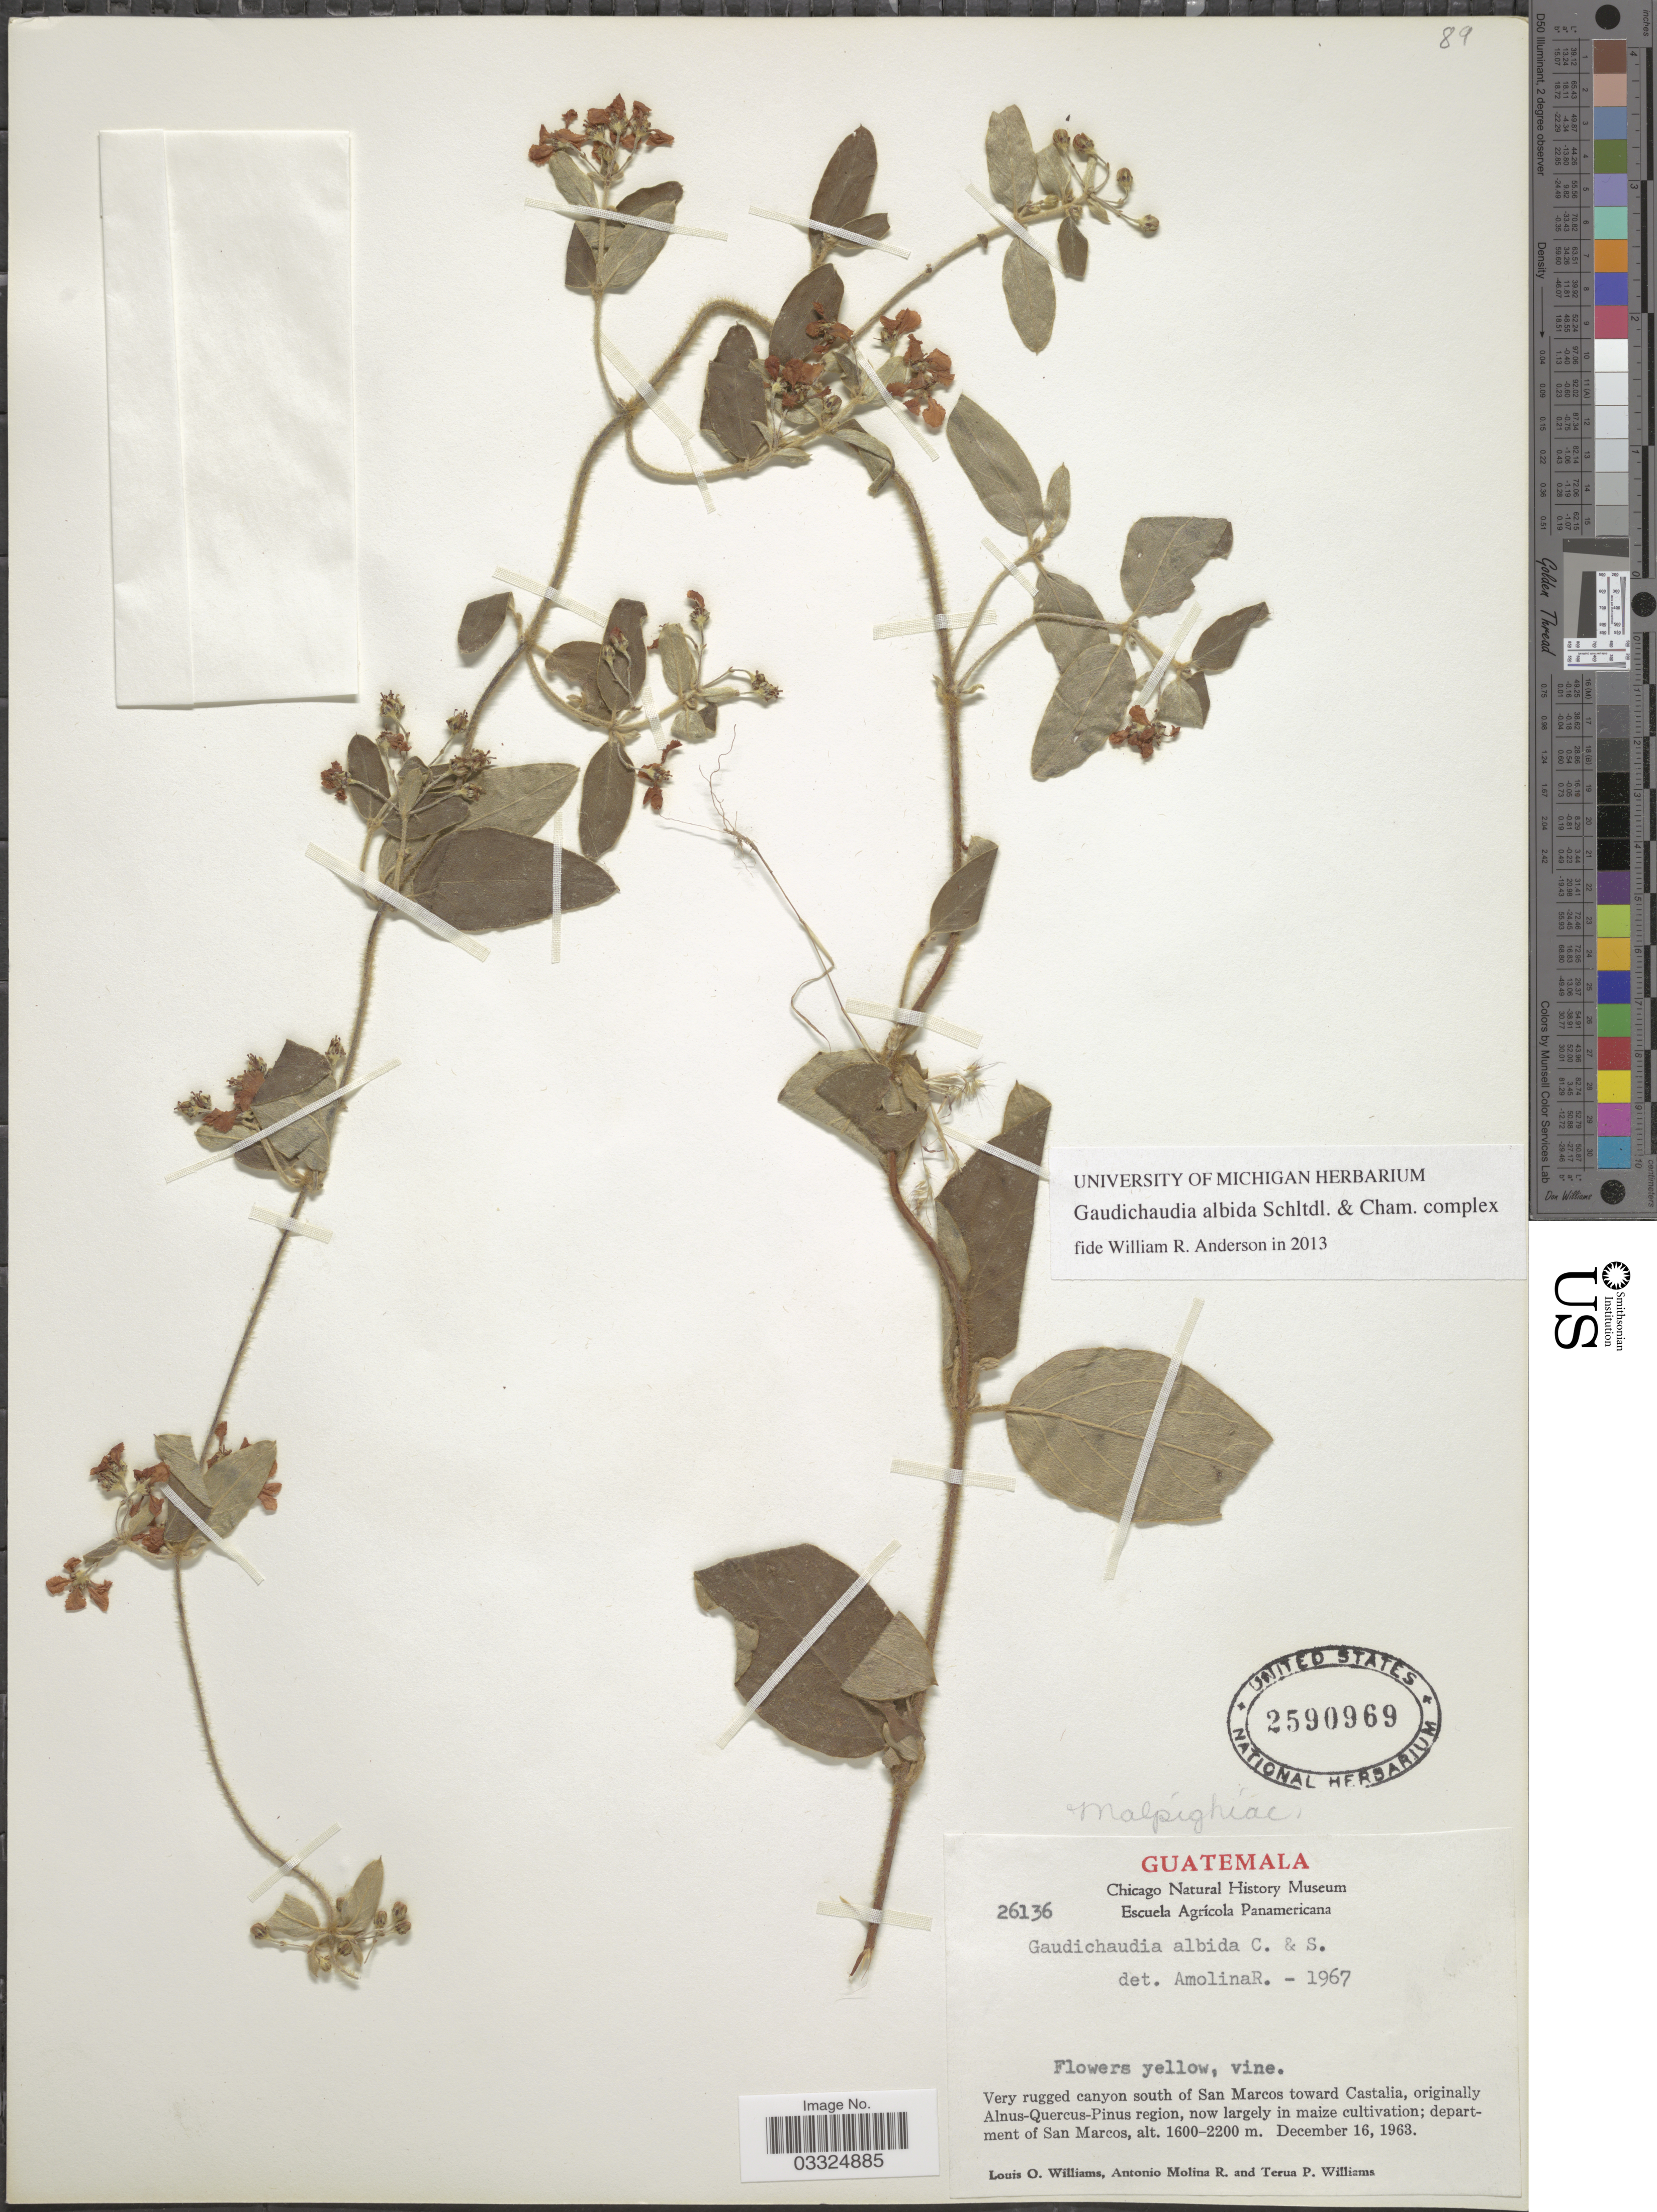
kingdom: Plantae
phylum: Tracheophyta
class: Magnoliopsida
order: Malpighiales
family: Malpighiaceae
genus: Gaudichaudia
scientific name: Gaudichaudia albida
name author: Schltdl. & Cham.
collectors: L. O. Williams, A. Molina R. & T. Williams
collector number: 26136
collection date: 1963-12-16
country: Guatemala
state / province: San Marcos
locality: Very rugged canyon south of San Marcos toward Castalia, originially Alnus-Quercus-Pinus region, now largely in maize cultivation; department of San Marcos.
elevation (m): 1600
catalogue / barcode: US 2590969